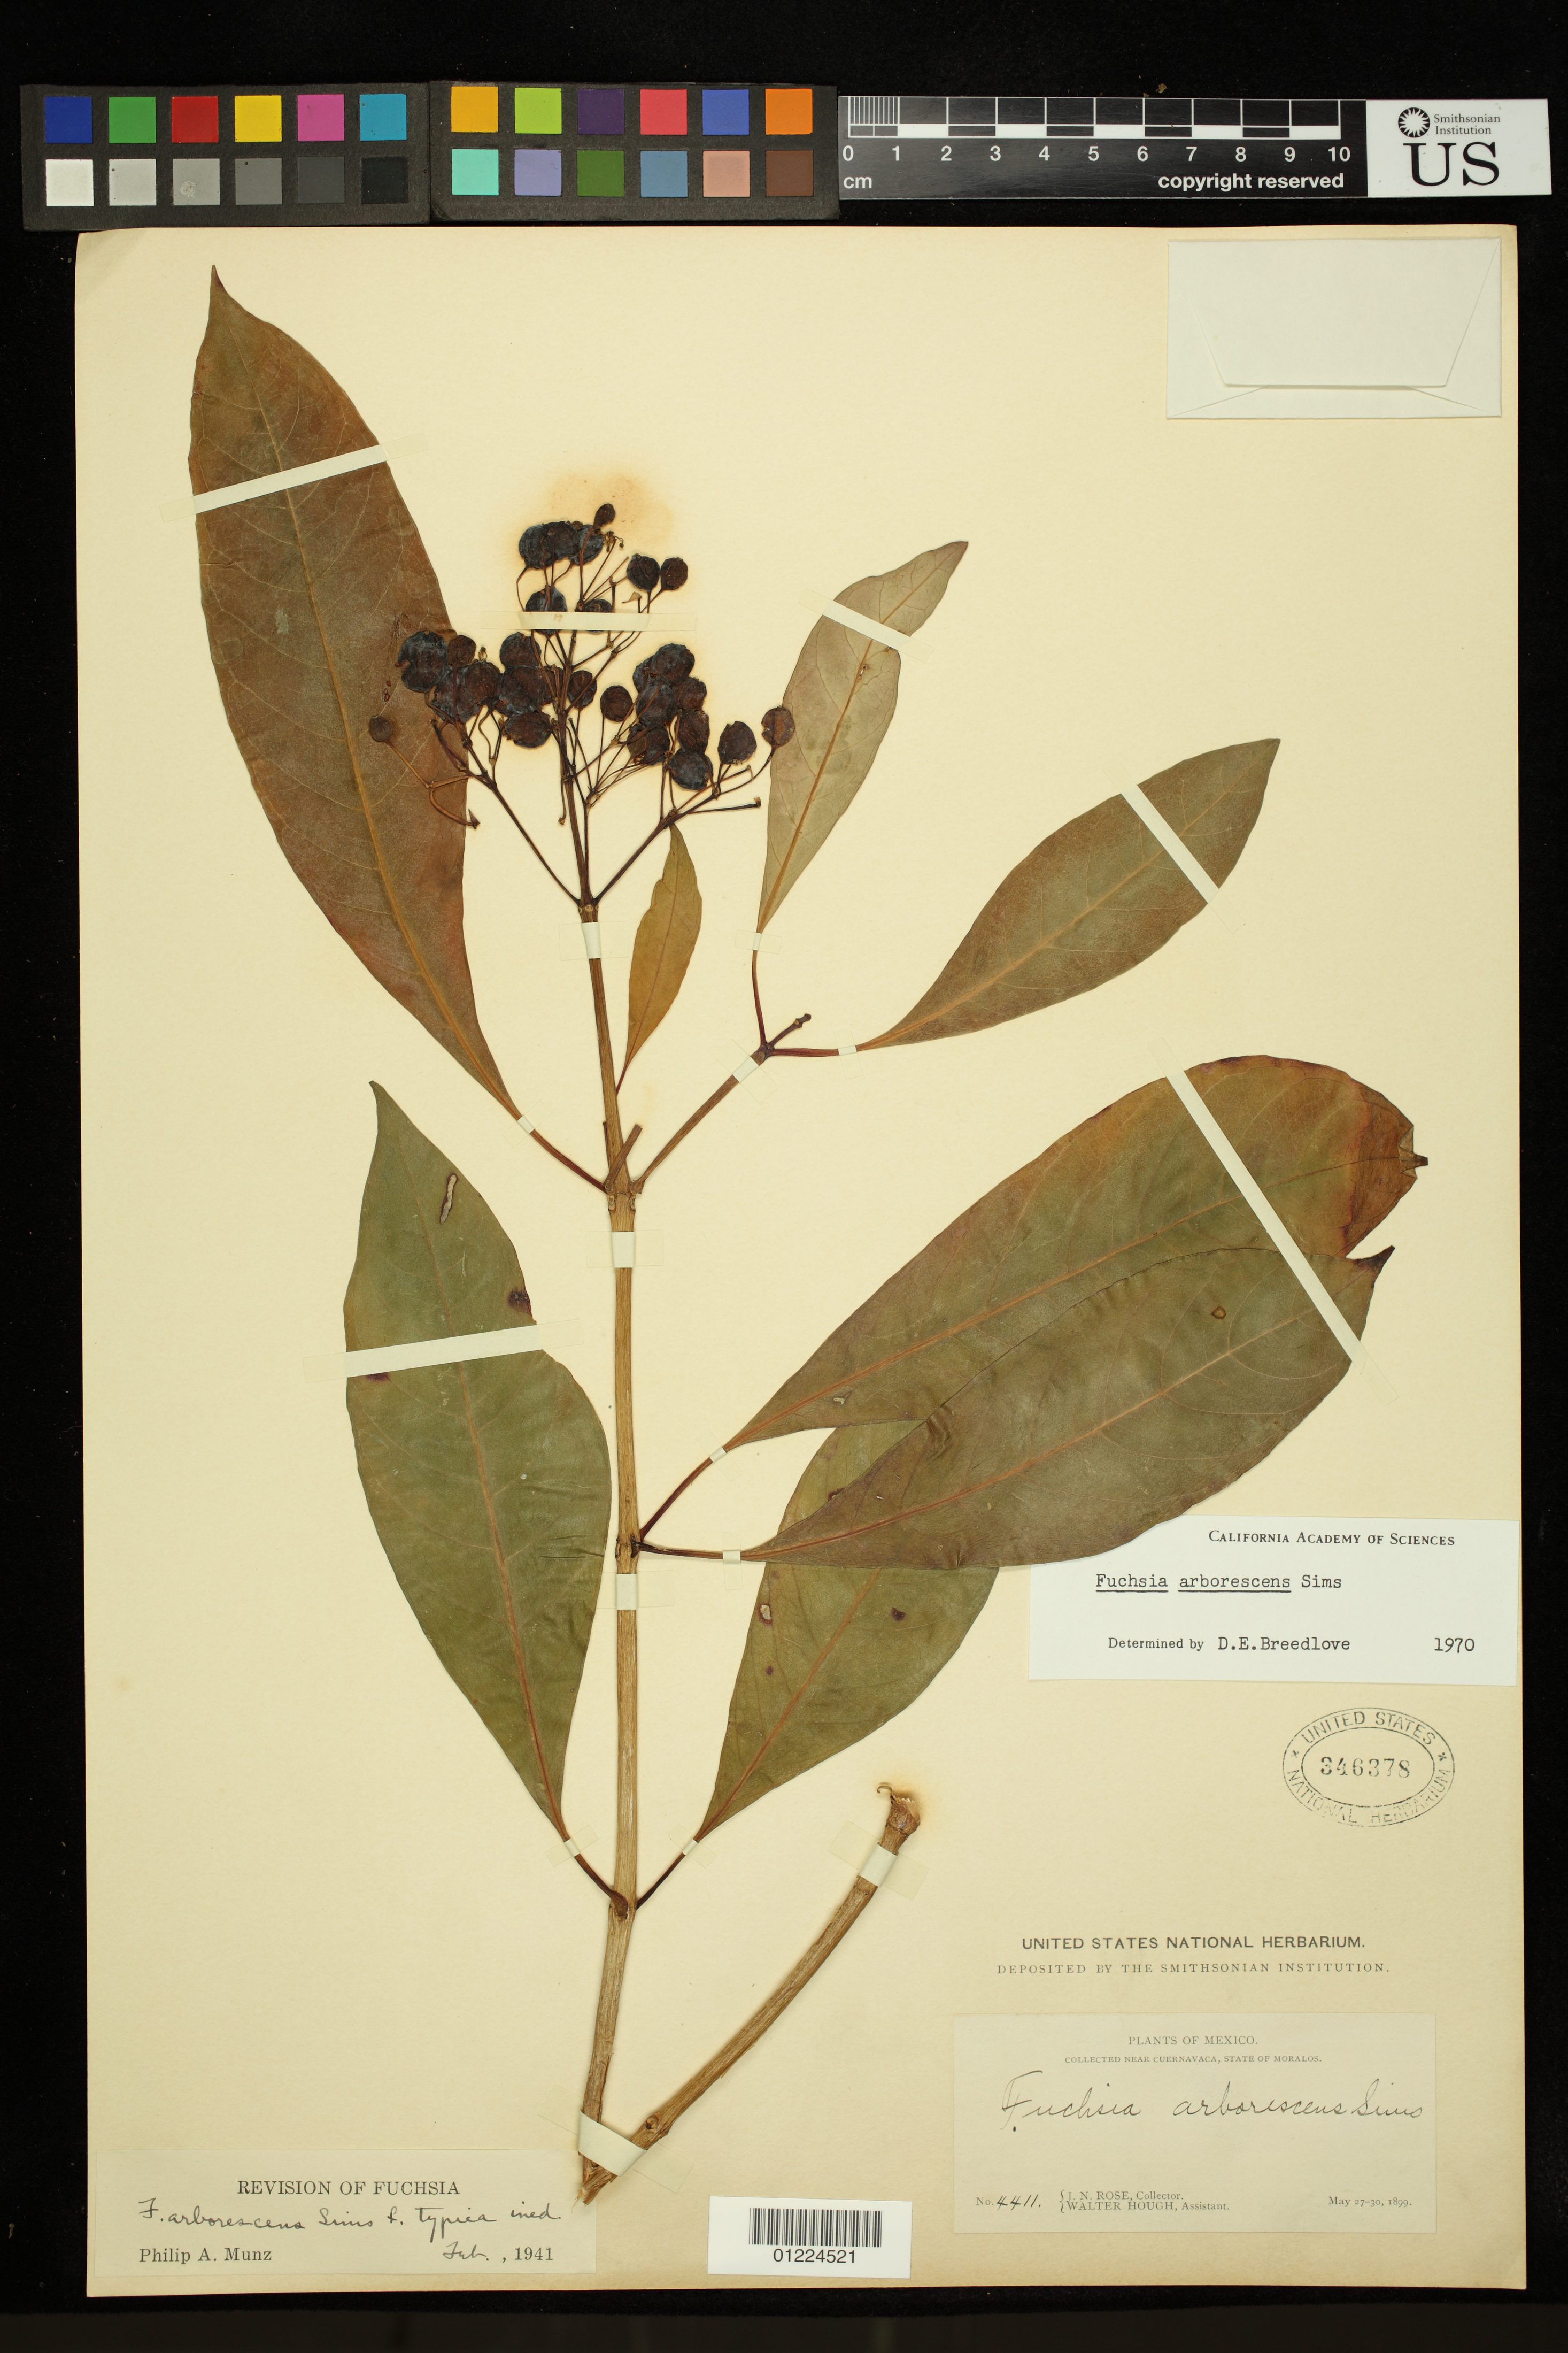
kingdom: Plantae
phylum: Tracheophyta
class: Magnoliopsida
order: Myrtales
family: Onagraceae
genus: Fuchsia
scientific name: Fuchsia arborescens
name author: Sims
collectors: J. N. Rose & W. Hough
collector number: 4411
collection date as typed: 27 May 1899 to 30 May 1899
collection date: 1899-05-27/1899-05-30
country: Mexico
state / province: Morelos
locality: Near Cuernavacea.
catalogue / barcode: US 346378